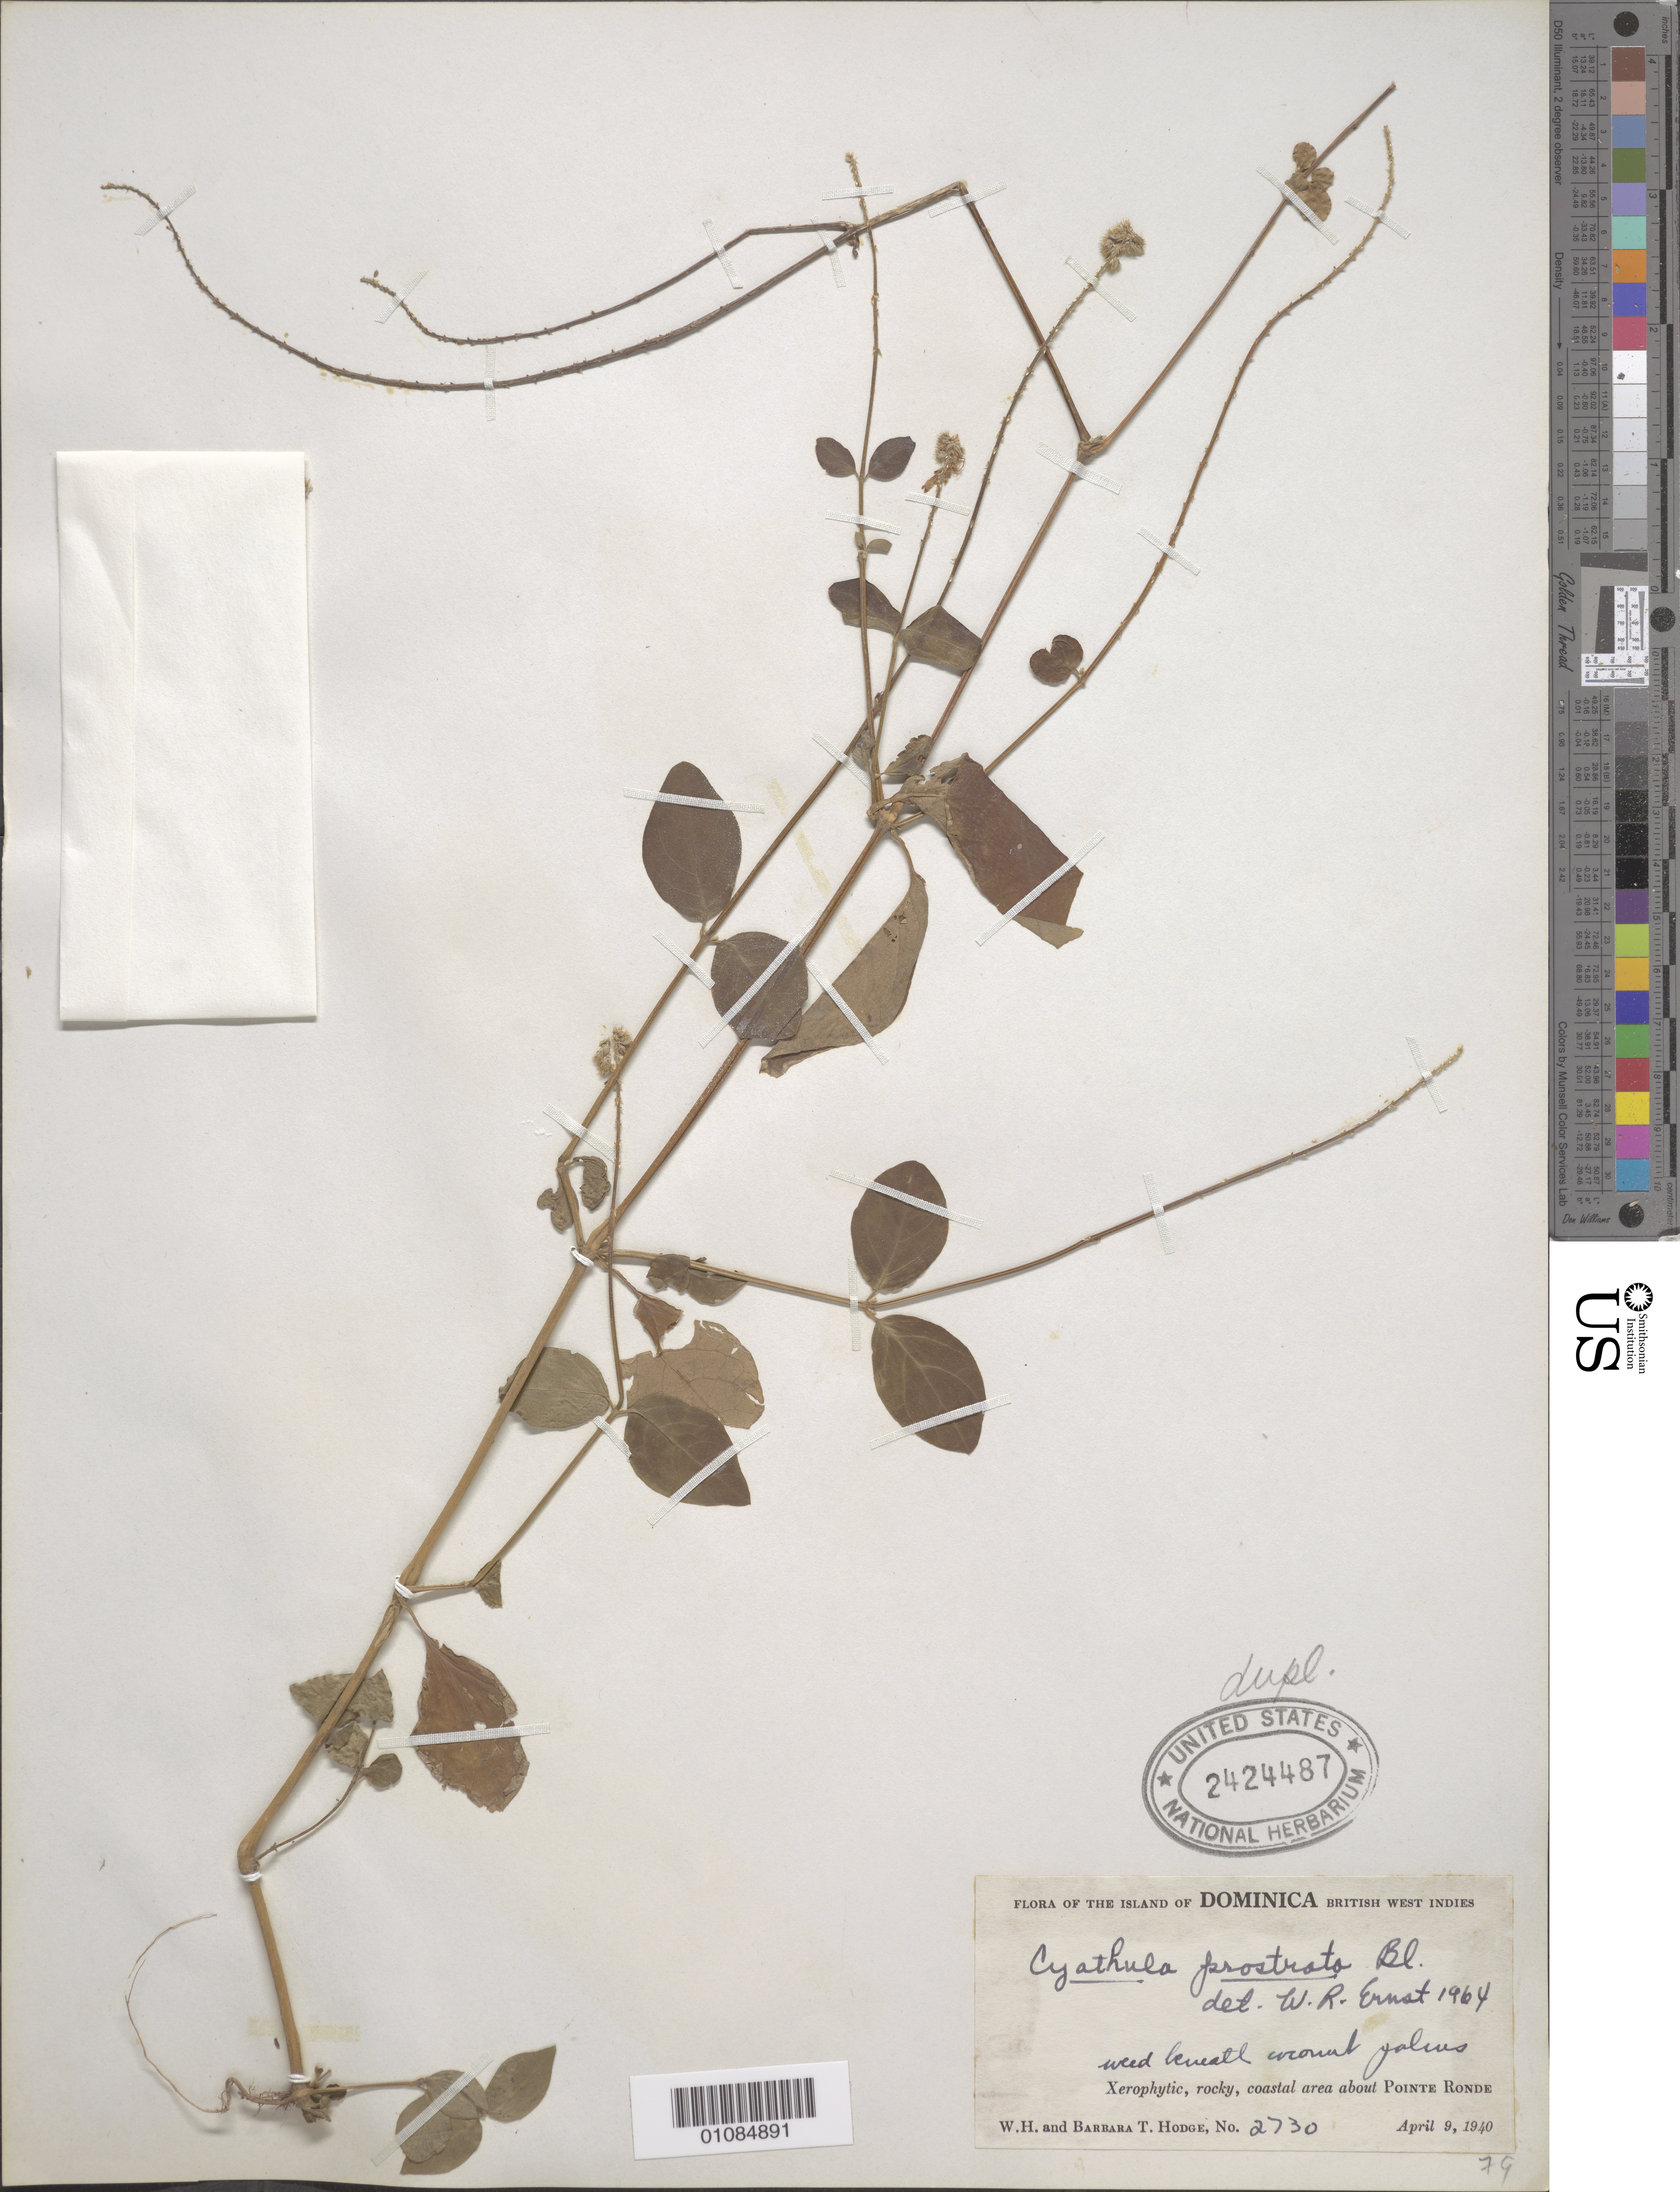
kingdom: Plantae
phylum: Tracheophyta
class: Magnoliopsida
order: Caryophyllales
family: Amaranthaceae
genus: Cyathula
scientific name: Cyathula prostrata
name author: (L.) Blume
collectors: W. Hodge & B. Hodge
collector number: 2730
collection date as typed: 09 Apr 1940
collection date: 1940-04-09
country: Dominica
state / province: St. John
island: Dominica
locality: About Pointe Ronde.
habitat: Xerophytic, rocky, coastal area. weed beneath around palms.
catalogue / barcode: US 2424487